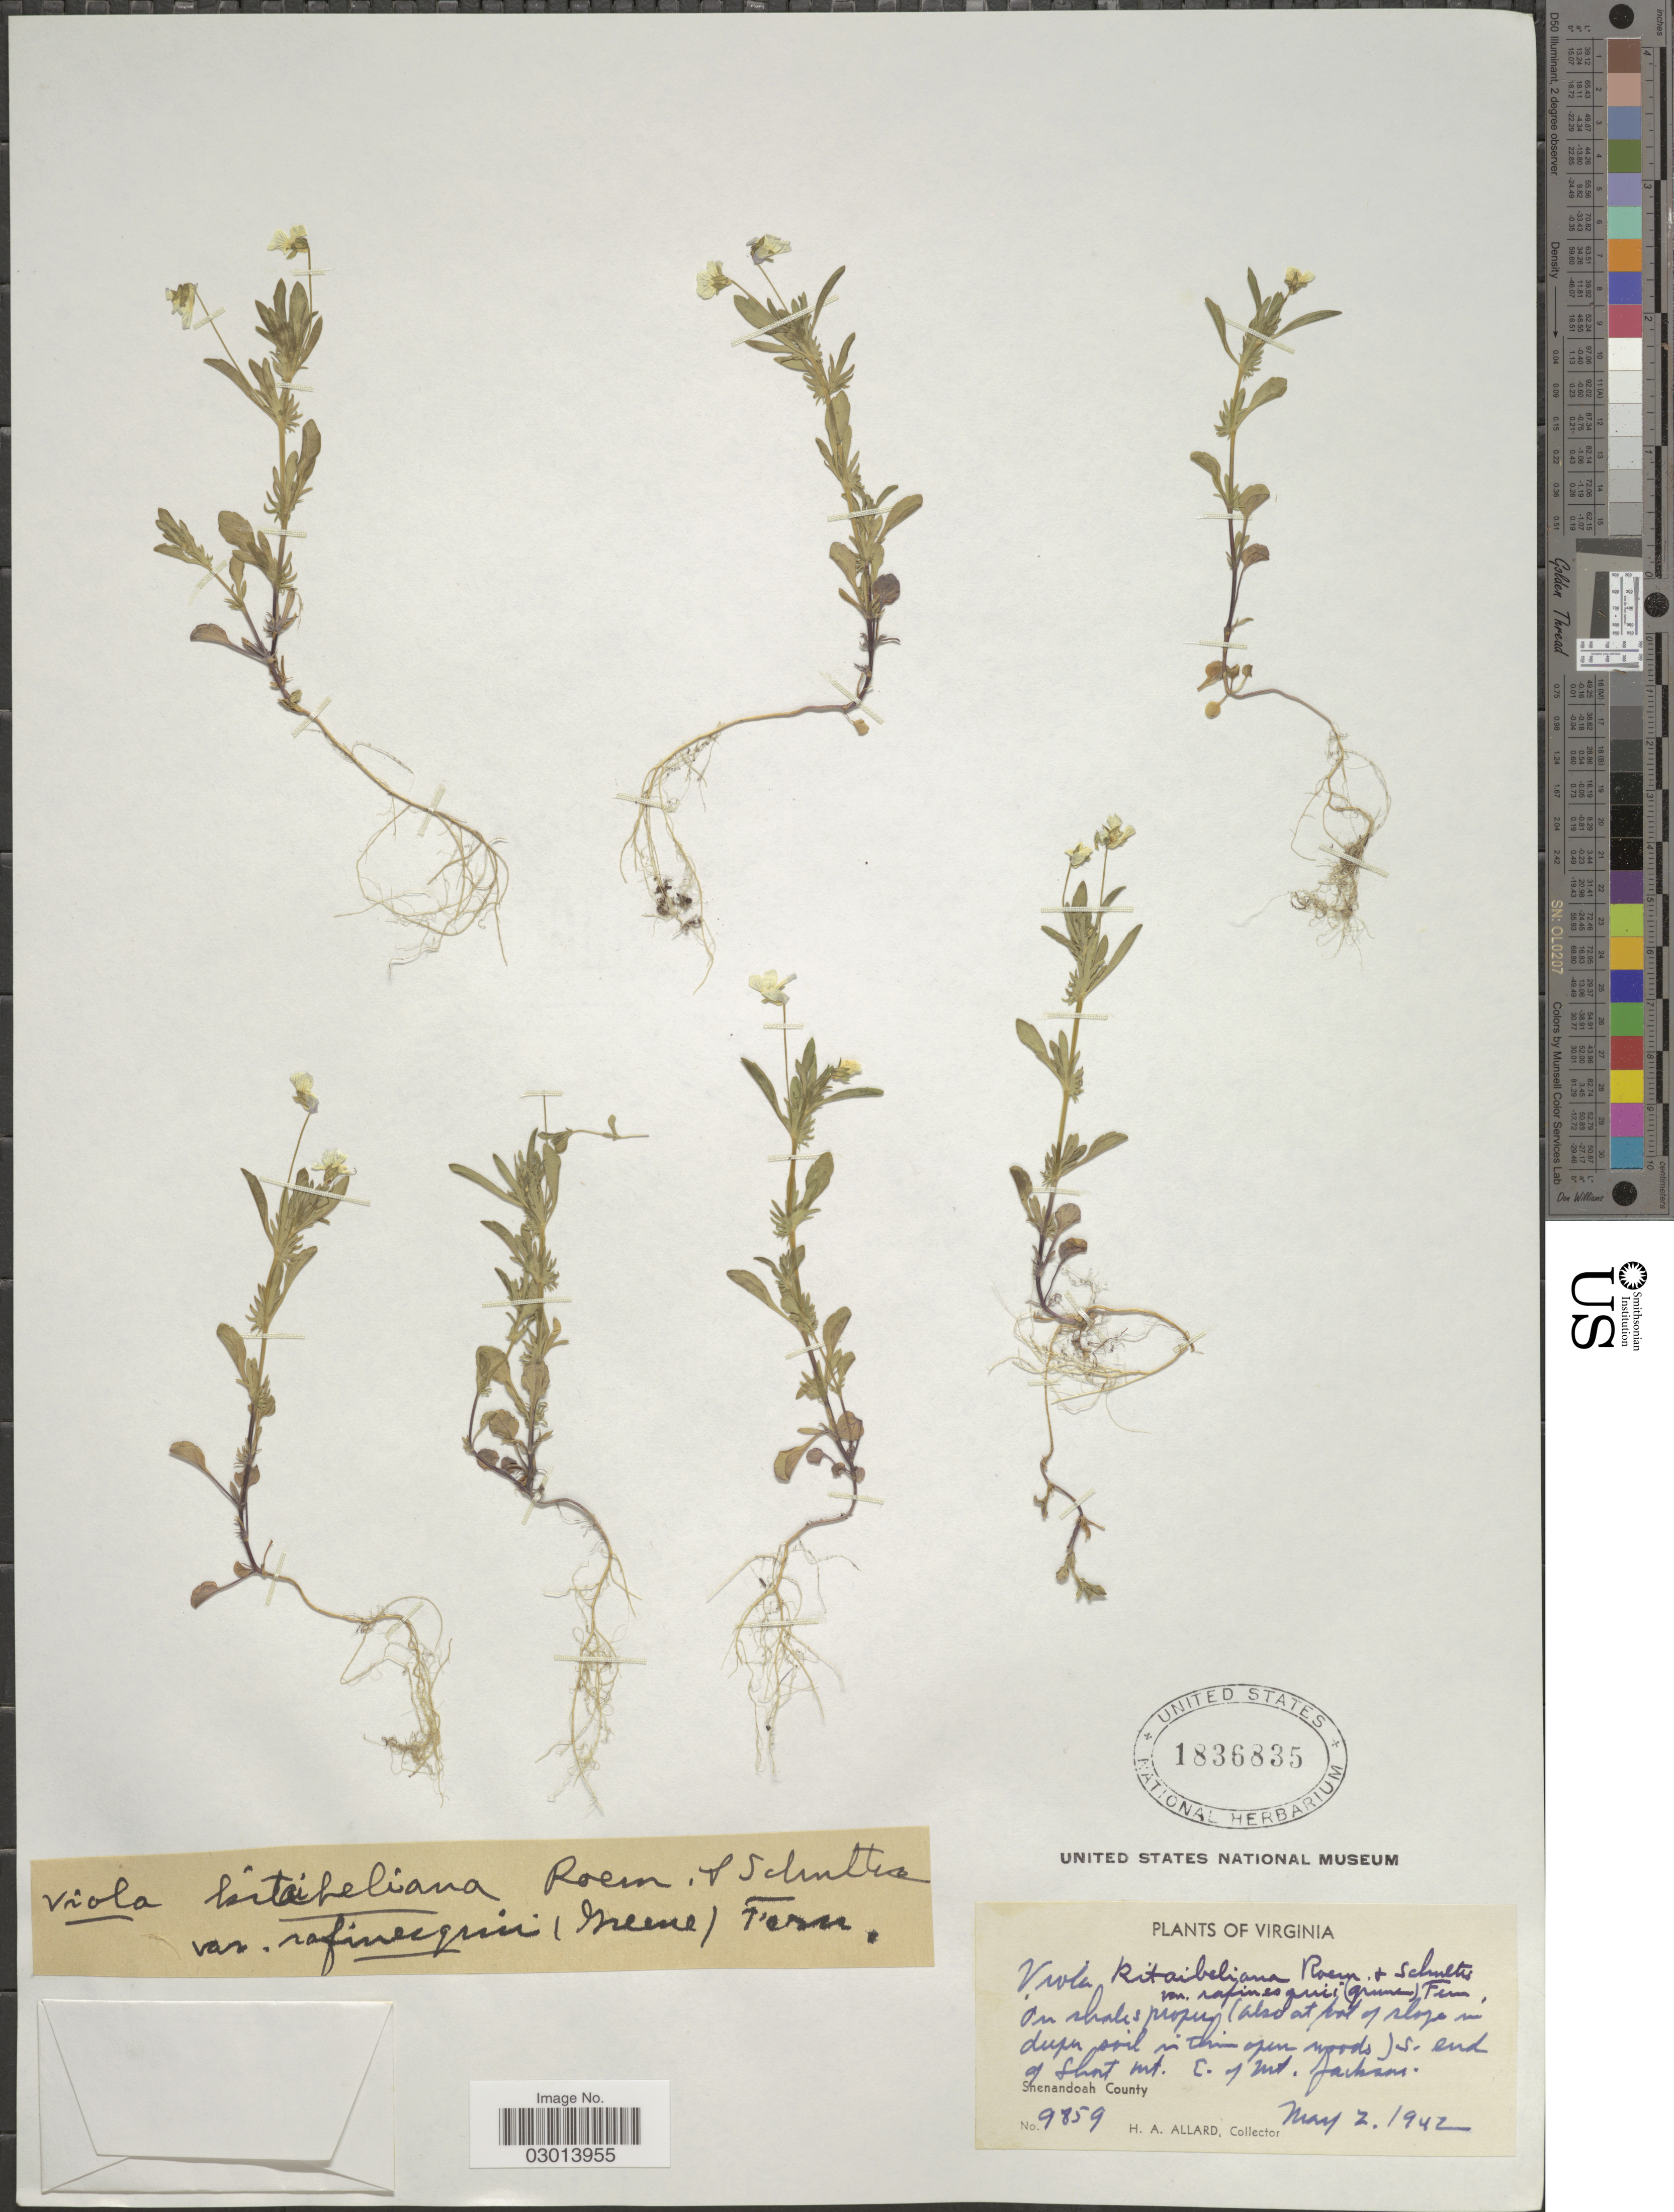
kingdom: Plantae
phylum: Tracheophyta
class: Magnoliopsida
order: Malpighiales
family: Violaceae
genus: Viola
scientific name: Viola rafinesquei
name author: Greene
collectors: H. A. Allard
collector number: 9859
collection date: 1942-05-02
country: United States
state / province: Virginia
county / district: Shenandoah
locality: S. end of Short Mt. E. of Mt. Jackson. Shenandoah County.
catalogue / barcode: US 1836835